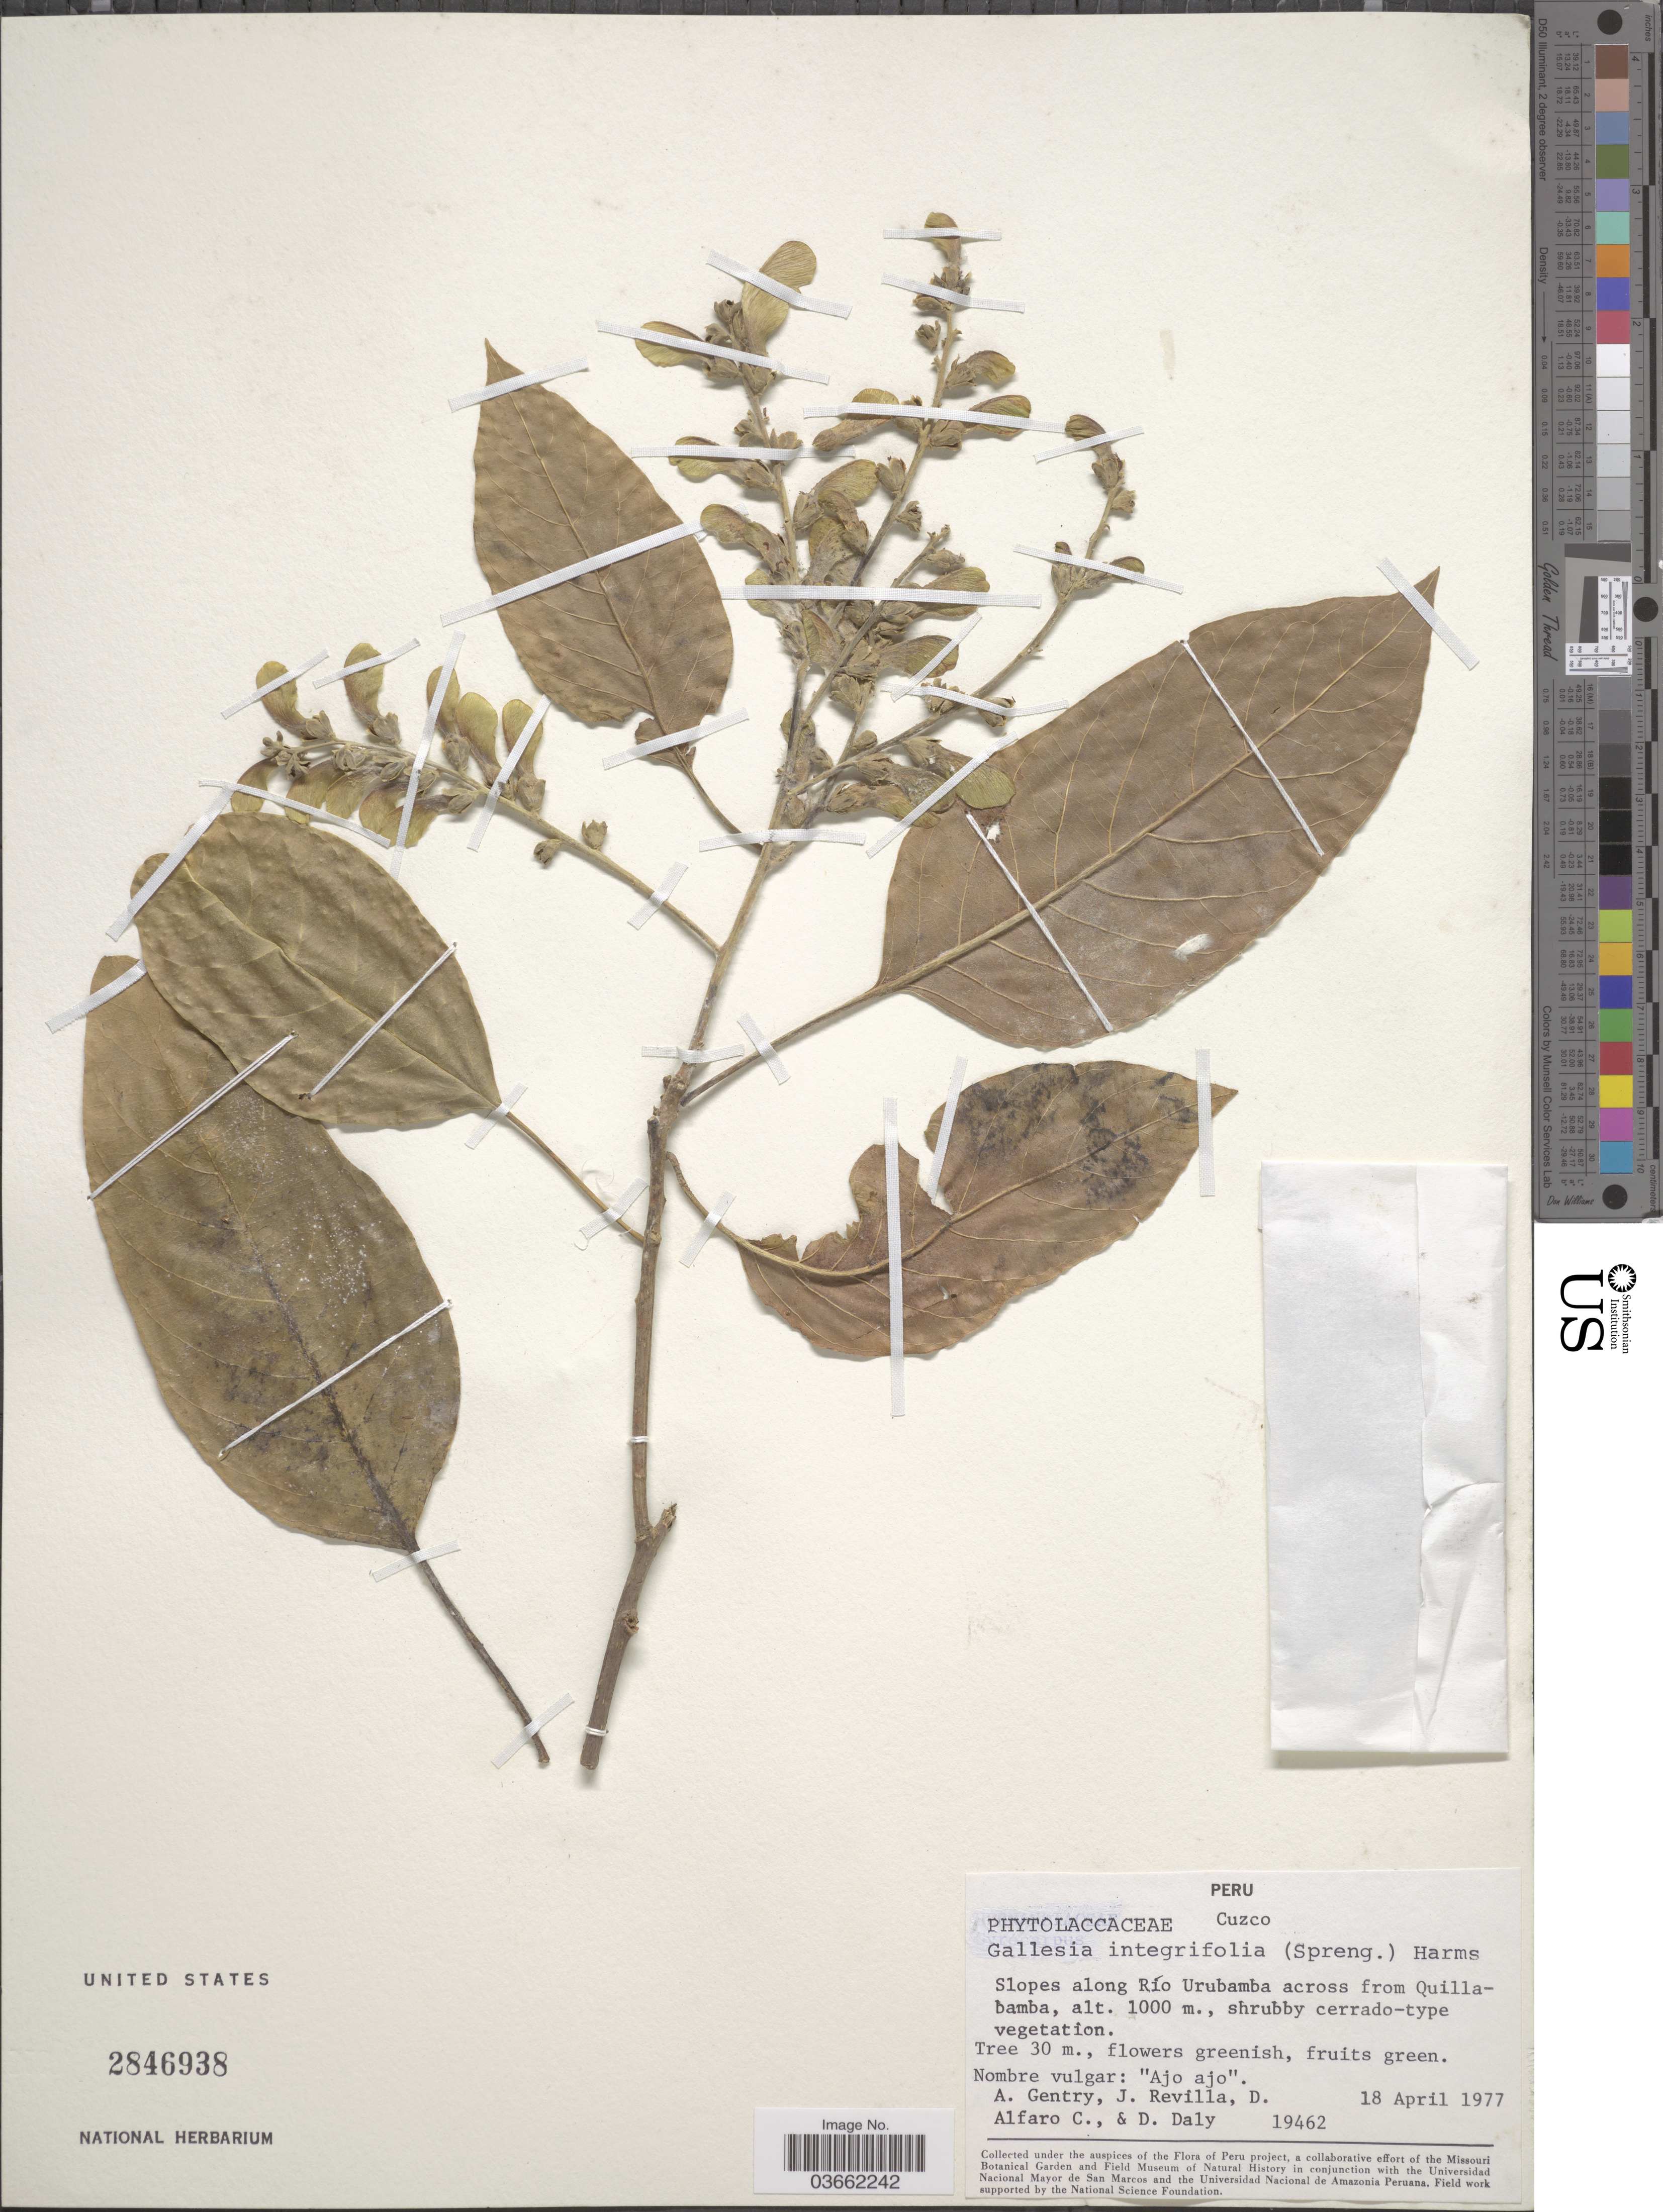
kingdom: Plantae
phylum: Tracheophyta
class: Magnoliopsida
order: Caryophyllales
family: Phytolaccaceae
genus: Gallesia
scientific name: Gallesia integrifolia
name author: (Spreng.) Harms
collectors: A. H. Gentry, J. Revilla, D. Alfaro Castaneda & D. C. Daly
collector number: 19462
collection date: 1977-04-18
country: Peru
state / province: Cusco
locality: Cuzco. Slopes along Río Urubamba across from Quillabamba.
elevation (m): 1000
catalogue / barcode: US 2846938